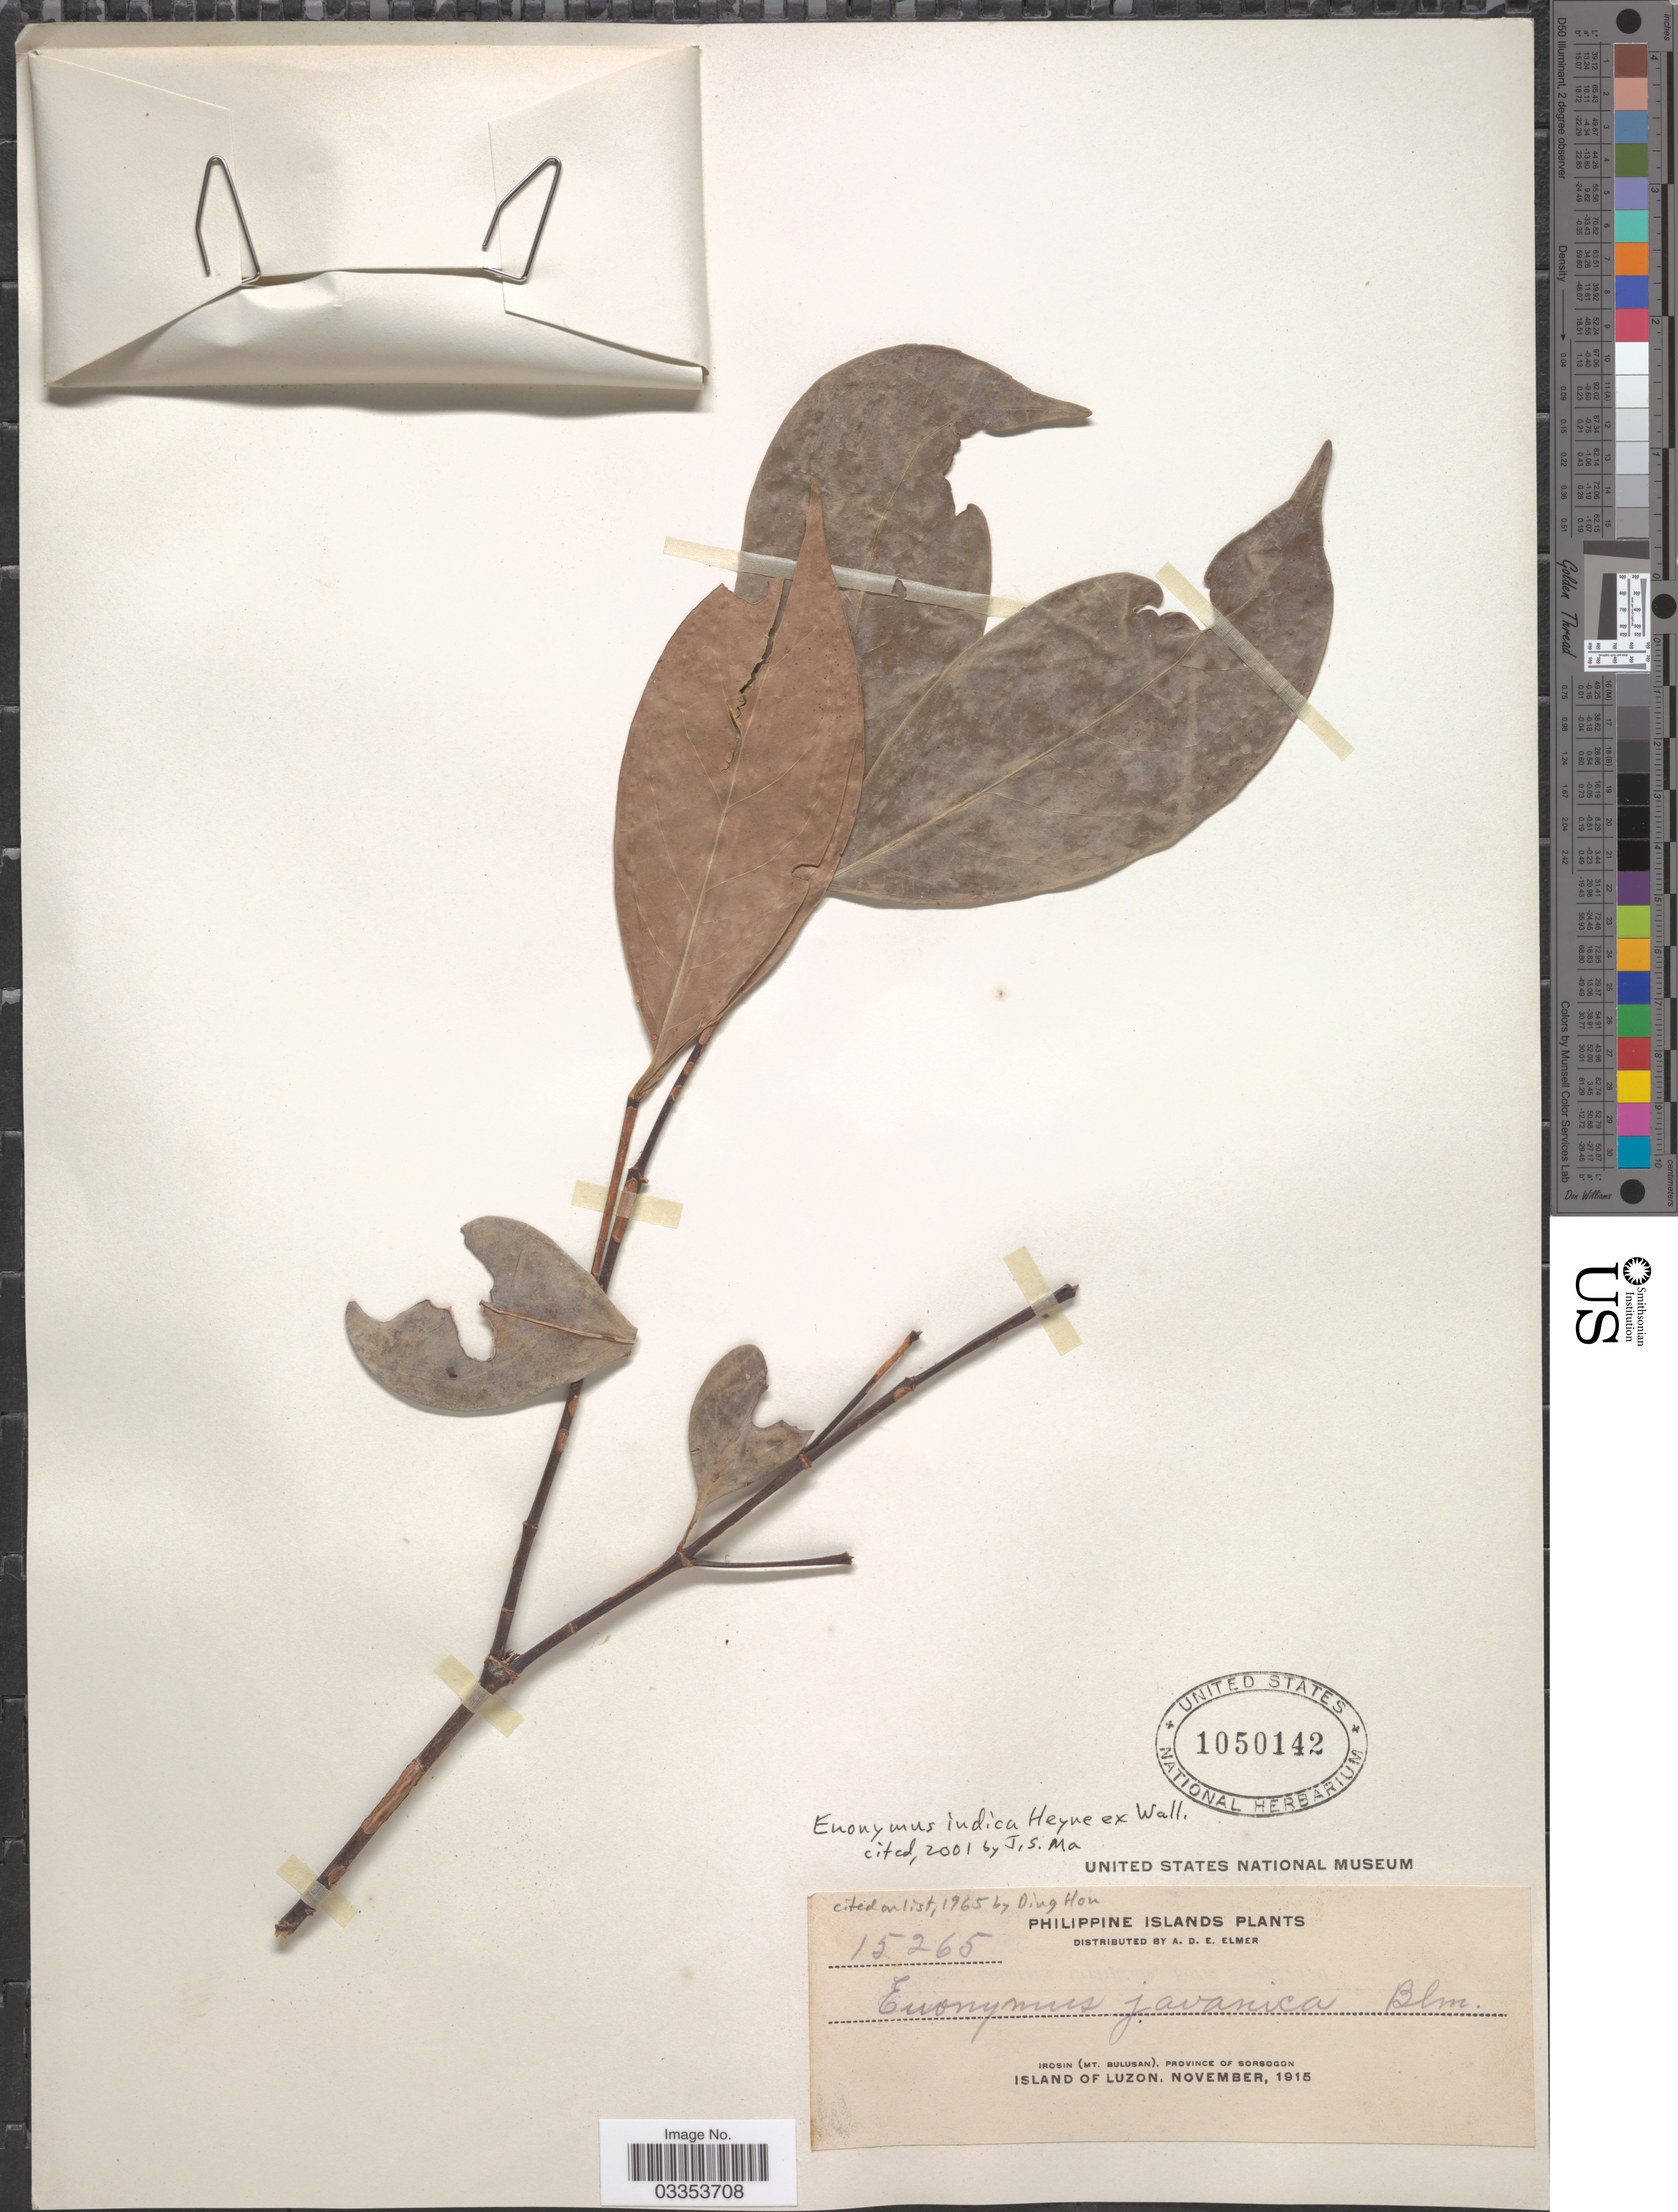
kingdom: Plantae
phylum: Tracheophyta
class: Magnoliopsida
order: Celastrales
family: Celastraceae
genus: Euonymus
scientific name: Euonymus indicus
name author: B. Heyne ex Wall.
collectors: A. D. E. Elmer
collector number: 15265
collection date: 1915-11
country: Philippines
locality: Philippine Islands. Irosin (Mt. Bulusan), province of Sorsogon. Island of Luzon.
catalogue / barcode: US 1050142